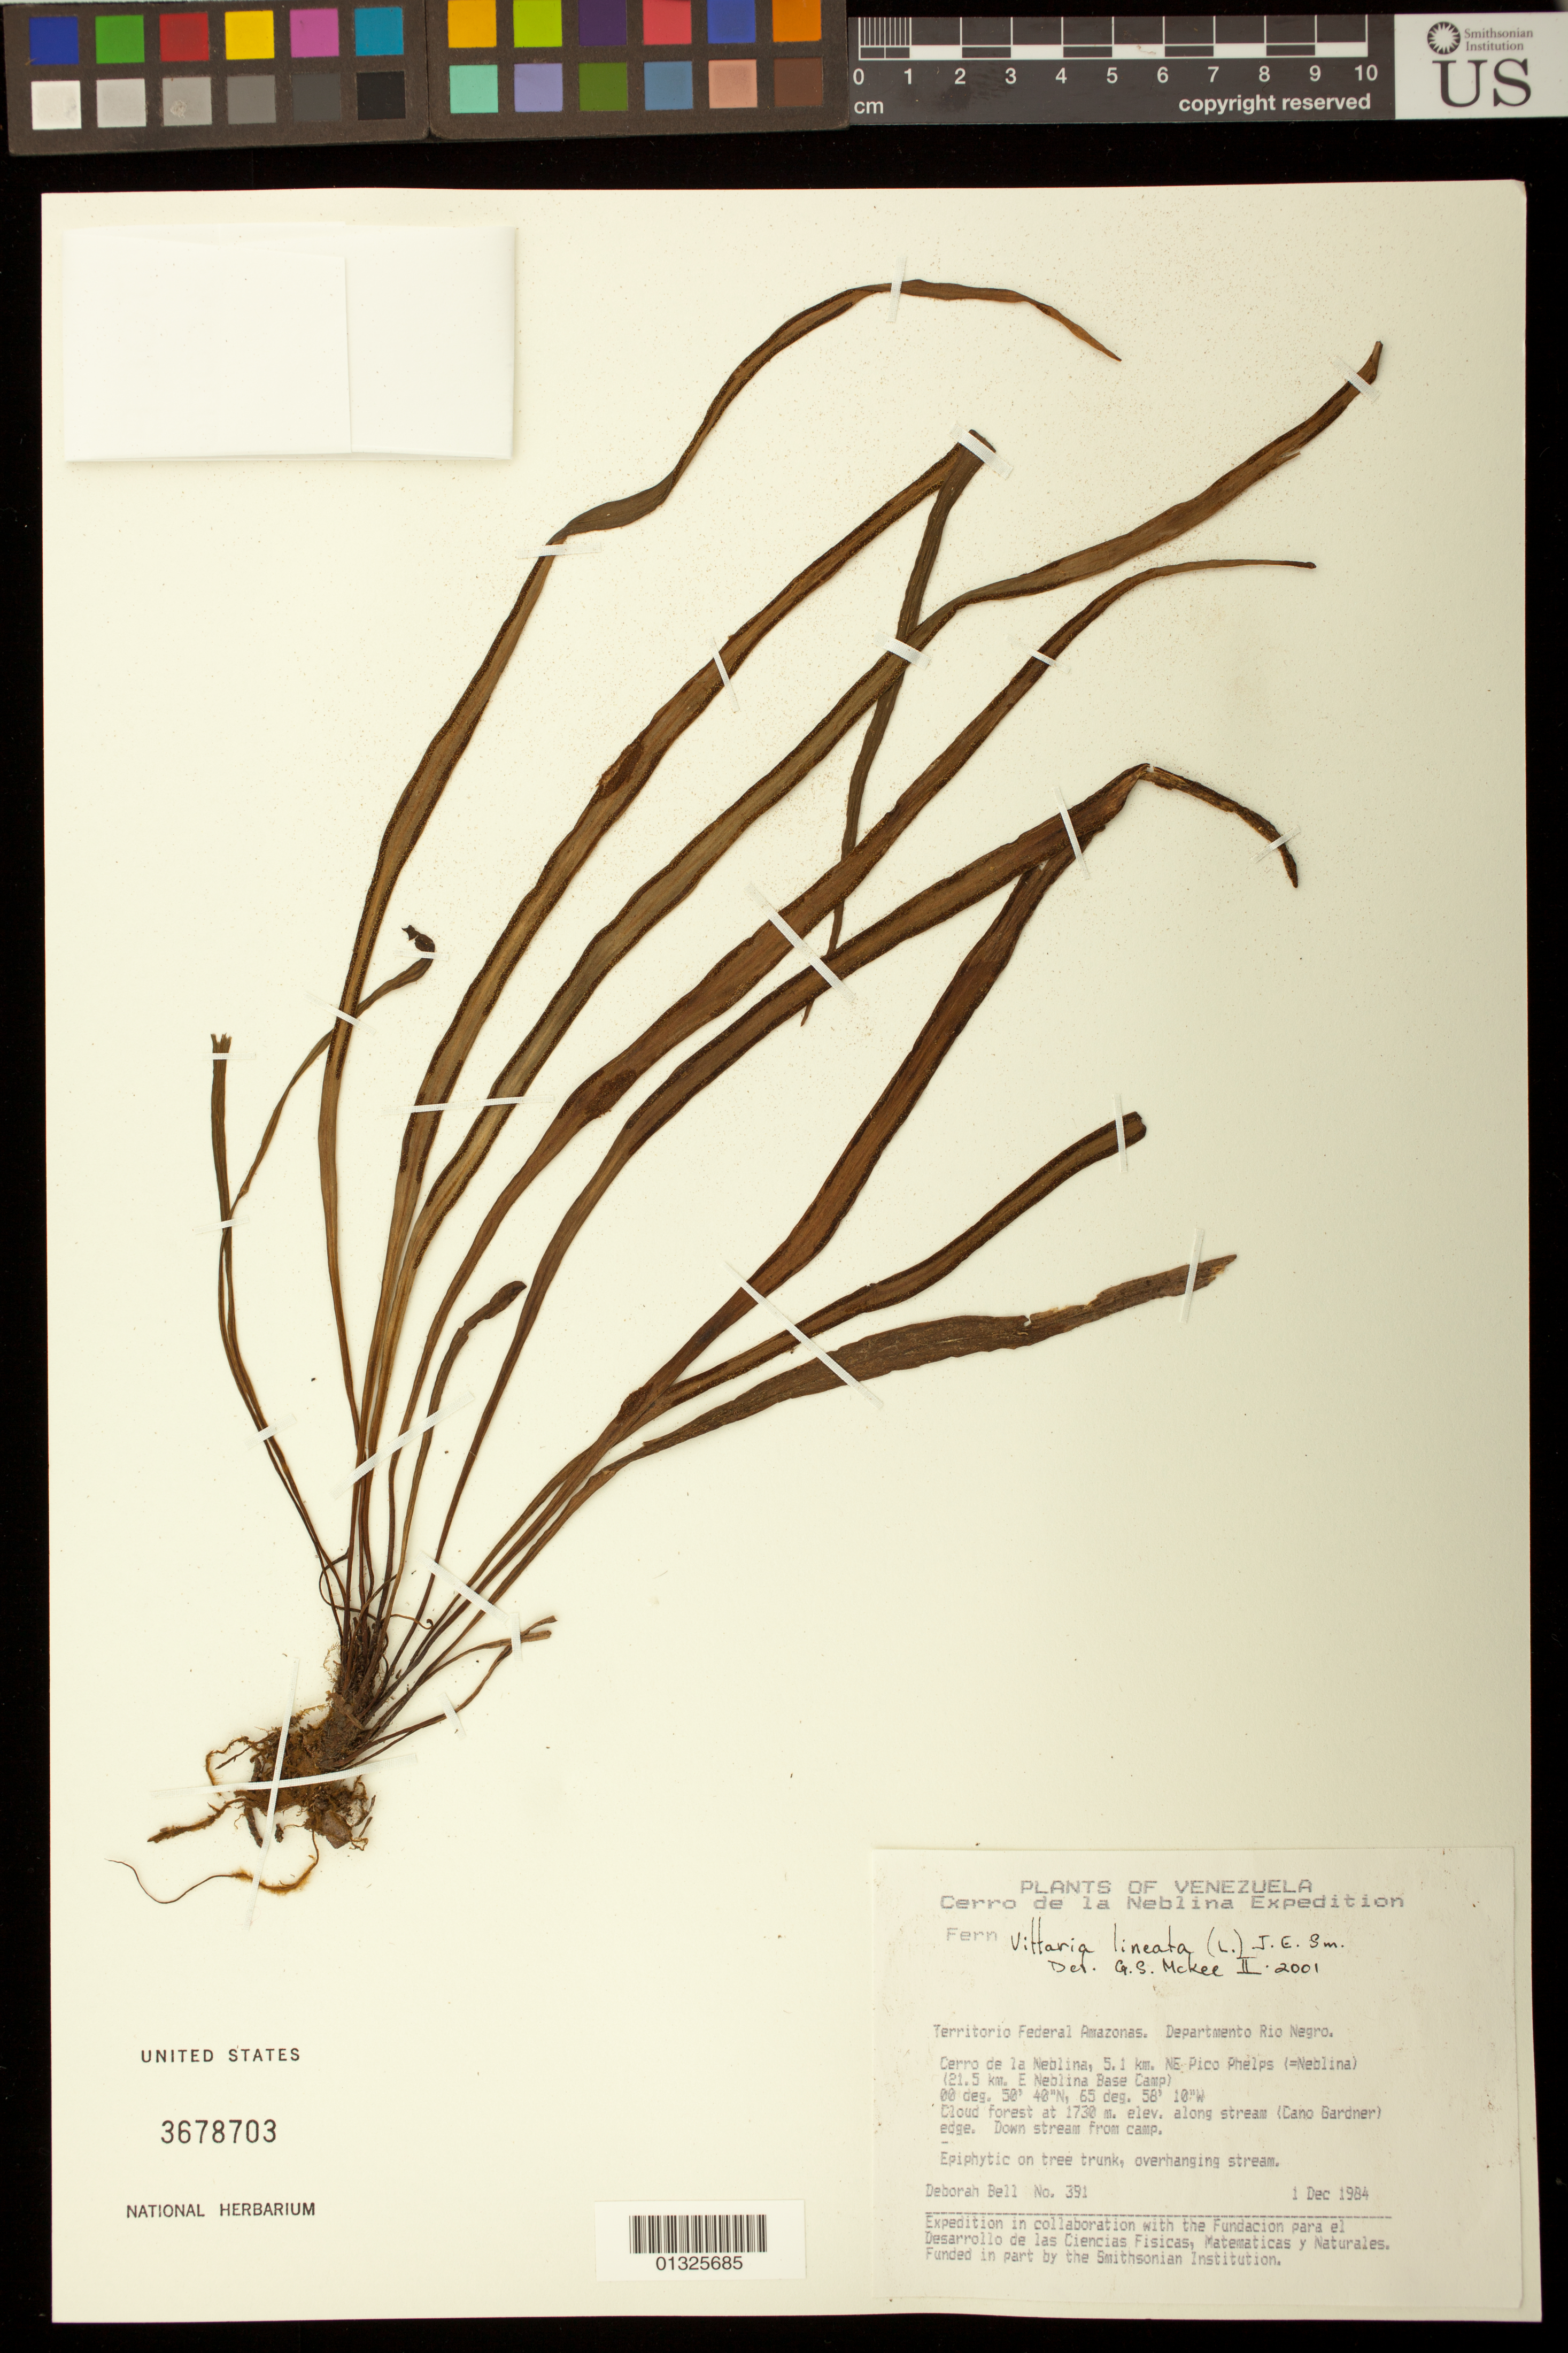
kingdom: Plantae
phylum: Tracheophyta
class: Polypodiopsida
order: Polypodiales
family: Pteridaceae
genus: Vittaria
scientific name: Vittaria lineata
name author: (L.) Sm.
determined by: McKee, G., (BOT), Smithsonian Institution - National Museum of Natural History (UNITED STATES)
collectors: D. A. Bell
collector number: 391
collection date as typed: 1-Dec-84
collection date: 1984-12-01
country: Venezuela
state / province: Amazonas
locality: Departmento Rio Negro, Cerro de La Neblina, 5.1 km NE Pico Phelps (21.5 km. E Neblina Base Camp).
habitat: Cloud forest, along stream (Cano Gardner) edge. Down stream from camp.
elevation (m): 1730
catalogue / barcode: US 3678703